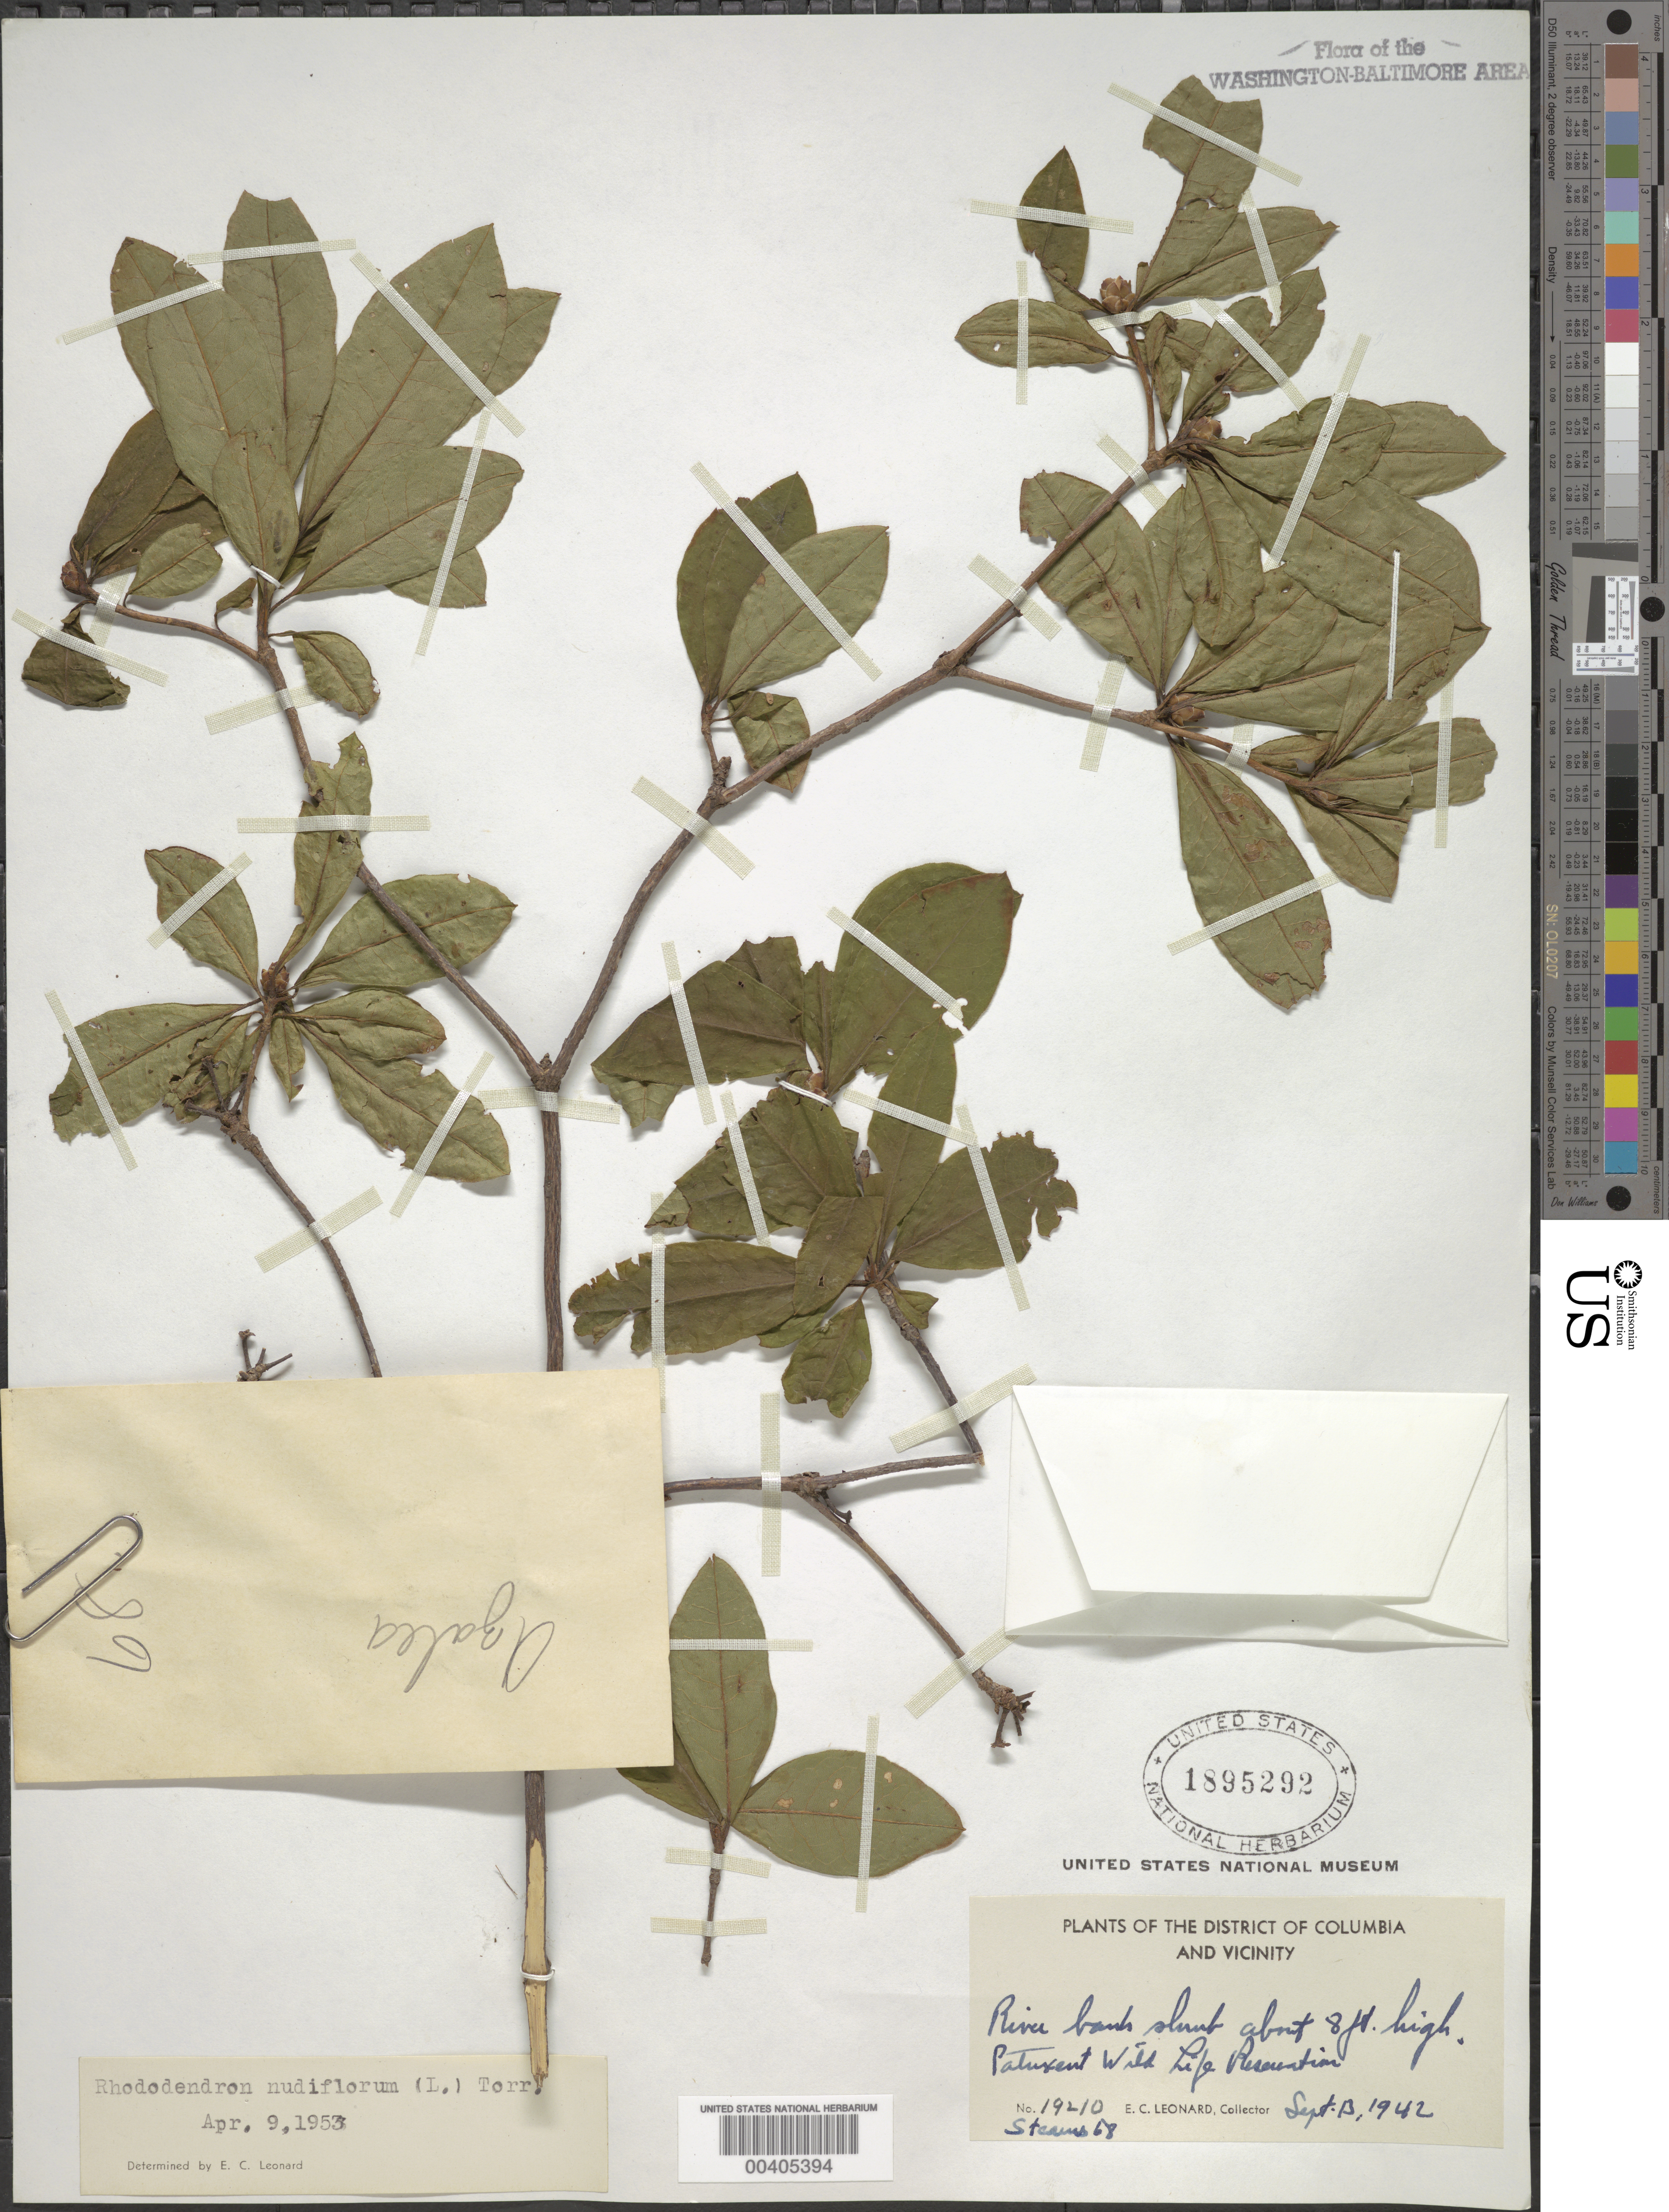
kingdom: Plantae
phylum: Tracheophyta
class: Magnoliopsida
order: Ericales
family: Ericaceae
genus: Rhododendron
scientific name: Rhododendron periclymenoides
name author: (Michx.) Shinners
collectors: E. C. Leonard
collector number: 19210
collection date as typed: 13 Sep 1942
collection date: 1942-09-13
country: United States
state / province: Maryland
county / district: Prince George's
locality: Patuxent Wildlife Refuge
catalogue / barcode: US 1895292